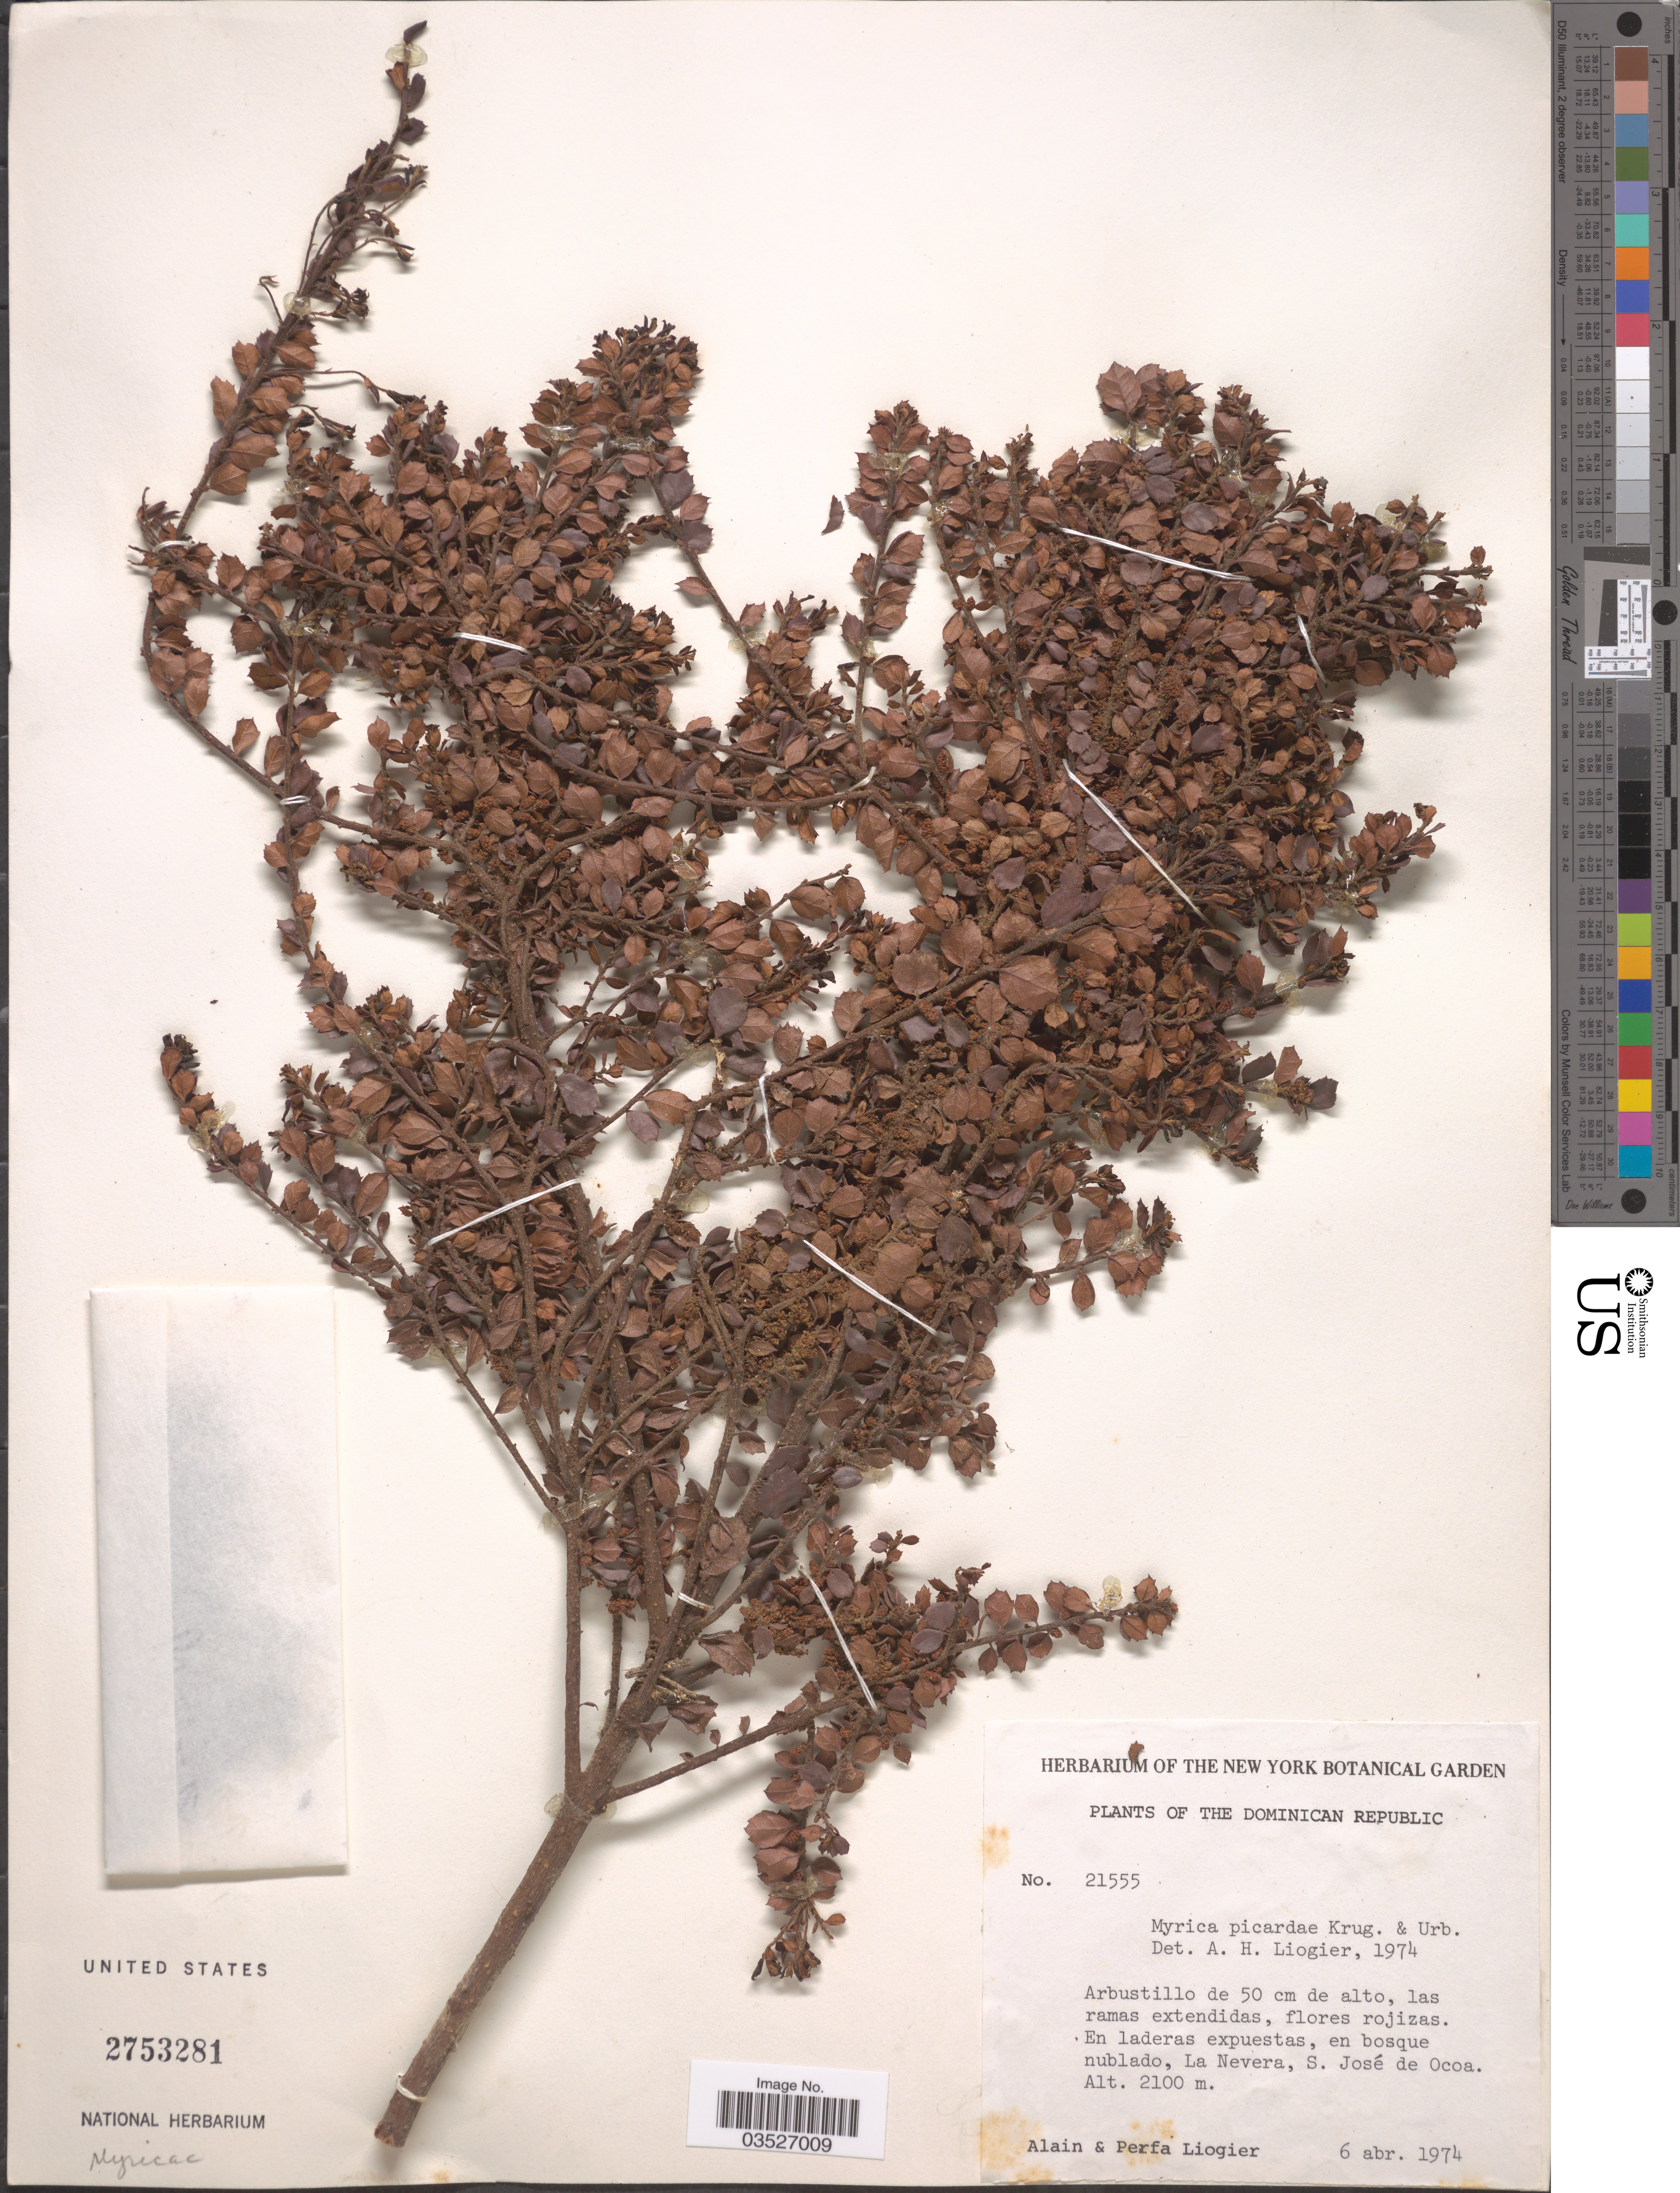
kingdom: Plantae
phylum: Tracheophyta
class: Magnoliopsida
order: Fagales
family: Myricaceae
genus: Morella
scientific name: Morella picardae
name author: (Krug & Urb.) Wilbur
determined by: Strong, Mark T., (BOT), Smithsonian Institution - National Museum of Natural History (UNITED STATES)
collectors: A. H. Liogier & M. P. Liogier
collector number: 21555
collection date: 1974-04-06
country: Dominican Republic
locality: La Nevera, S. José de Ocoa.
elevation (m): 2100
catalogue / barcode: US 2753281